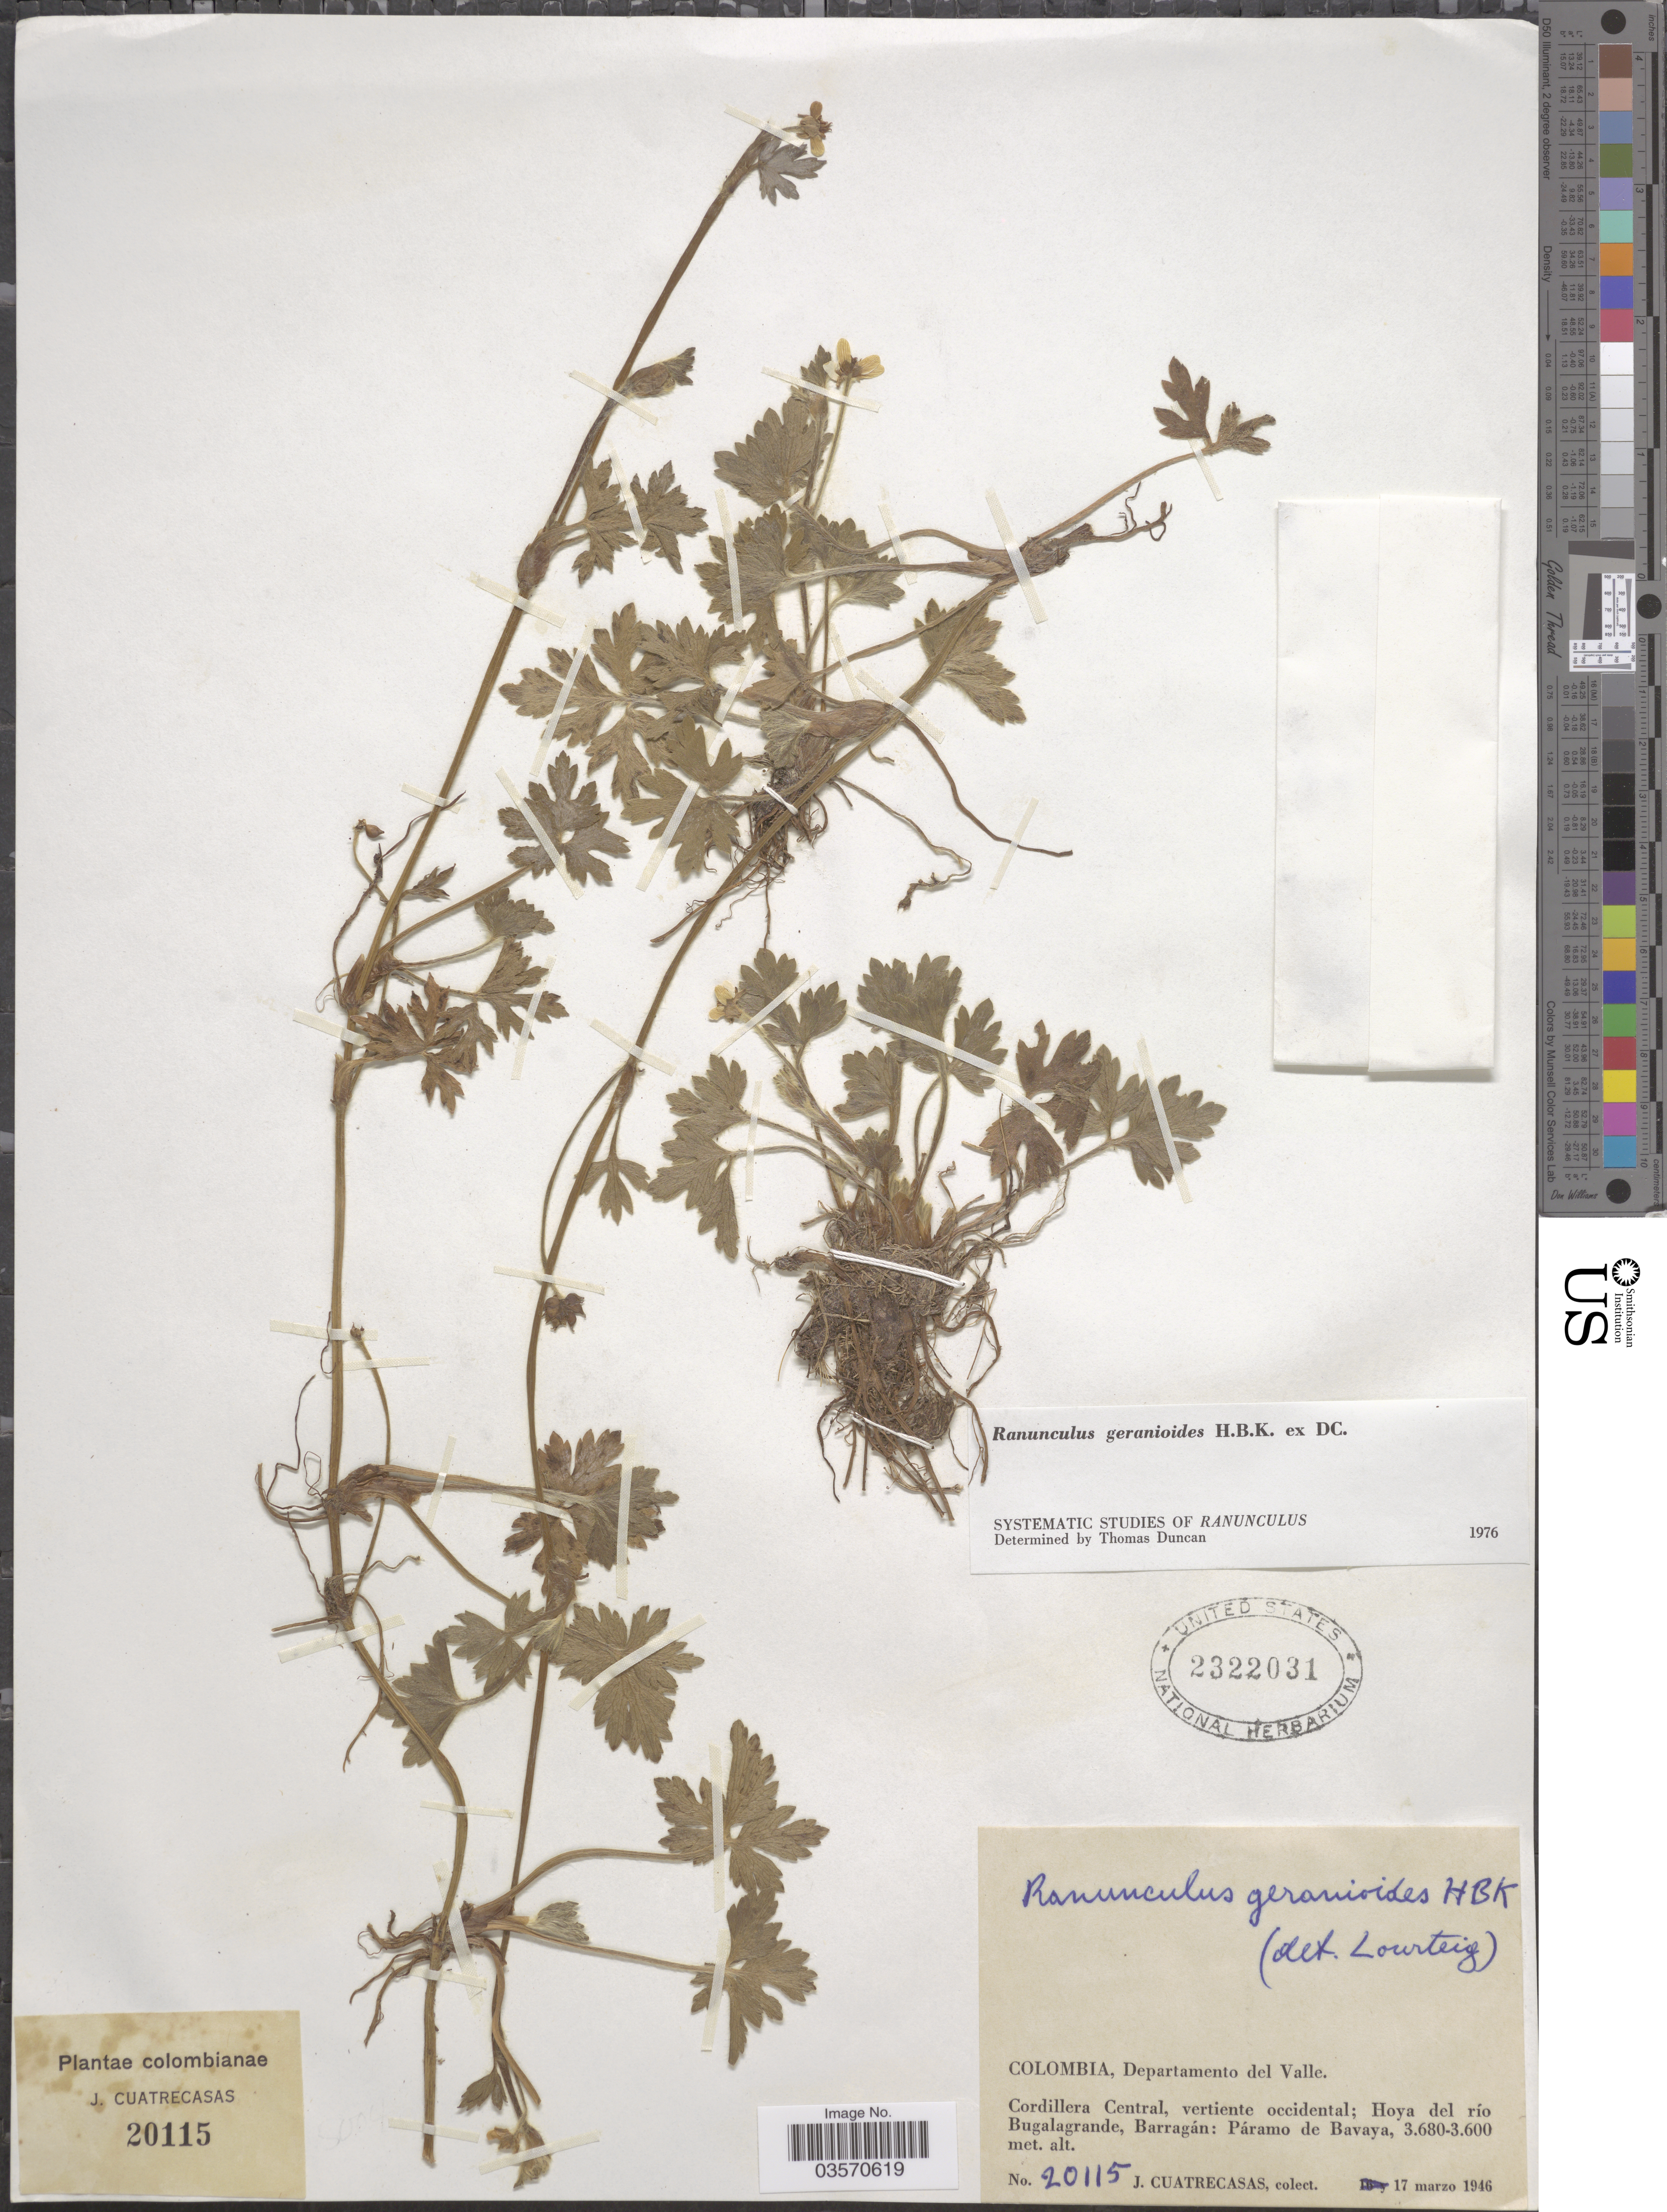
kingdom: Plantae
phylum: Tracheophyta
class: Magnoliopsida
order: Ranunculales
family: Ranunculaceae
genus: Ranunculus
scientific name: Ranunculus geranioides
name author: Humb. et al. ex DC.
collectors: J. Cuatrecasas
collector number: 20115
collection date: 1946-03-17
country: Colombia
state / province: Valle del Cauca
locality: Departamento del Valle. Cordillera Central, vertiente occidental; Hoya del río Bugalagrande, Barragán: Páramo de Bavaya.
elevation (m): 3600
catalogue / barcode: US 2322031